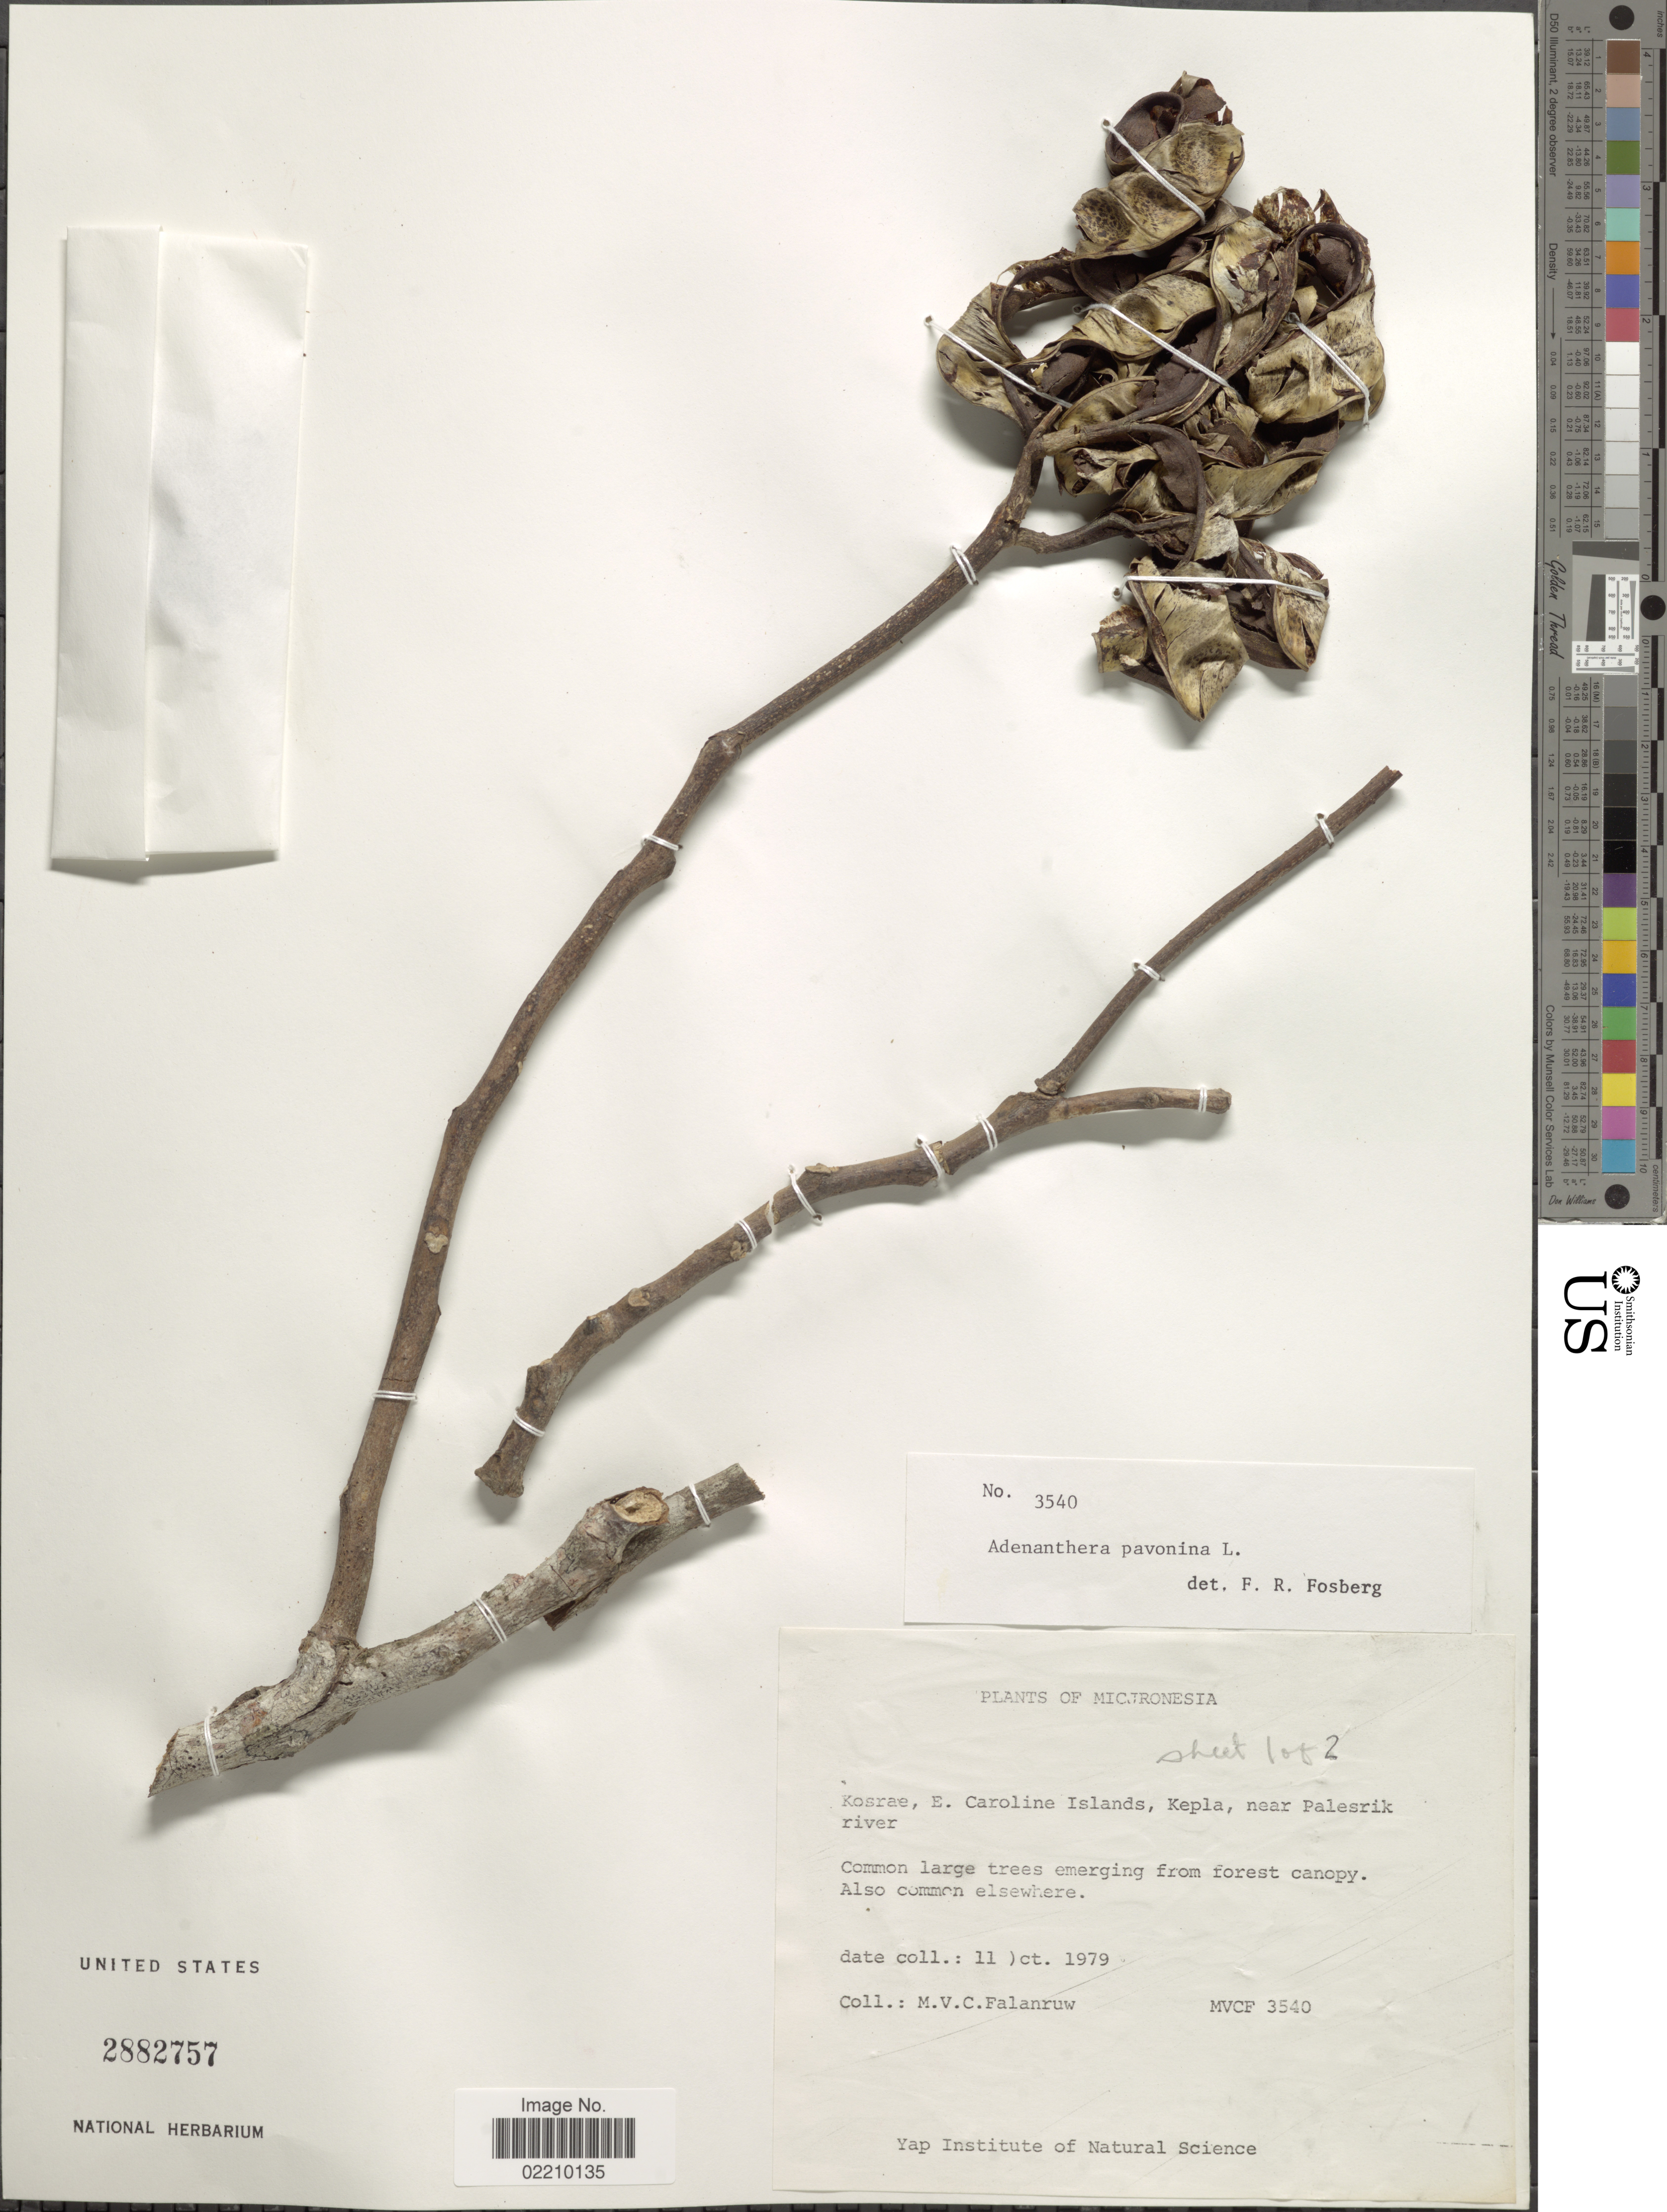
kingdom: Plantae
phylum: Tracheophyta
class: Magnoliopsida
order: Fabales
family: Fabaceae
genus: Adenanthera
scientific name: Adenanthera pavonina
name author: L.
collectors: M. V. Falanruw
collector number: MVCF 3540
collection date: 1979-10-11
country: Micronesia, Federated States of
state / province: Kosrae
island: Kosrae [Kusaie]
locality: Micronesia, Kosrae, E. Caroline Islands, Kepla, near Palestik river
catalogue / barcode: US 2882757